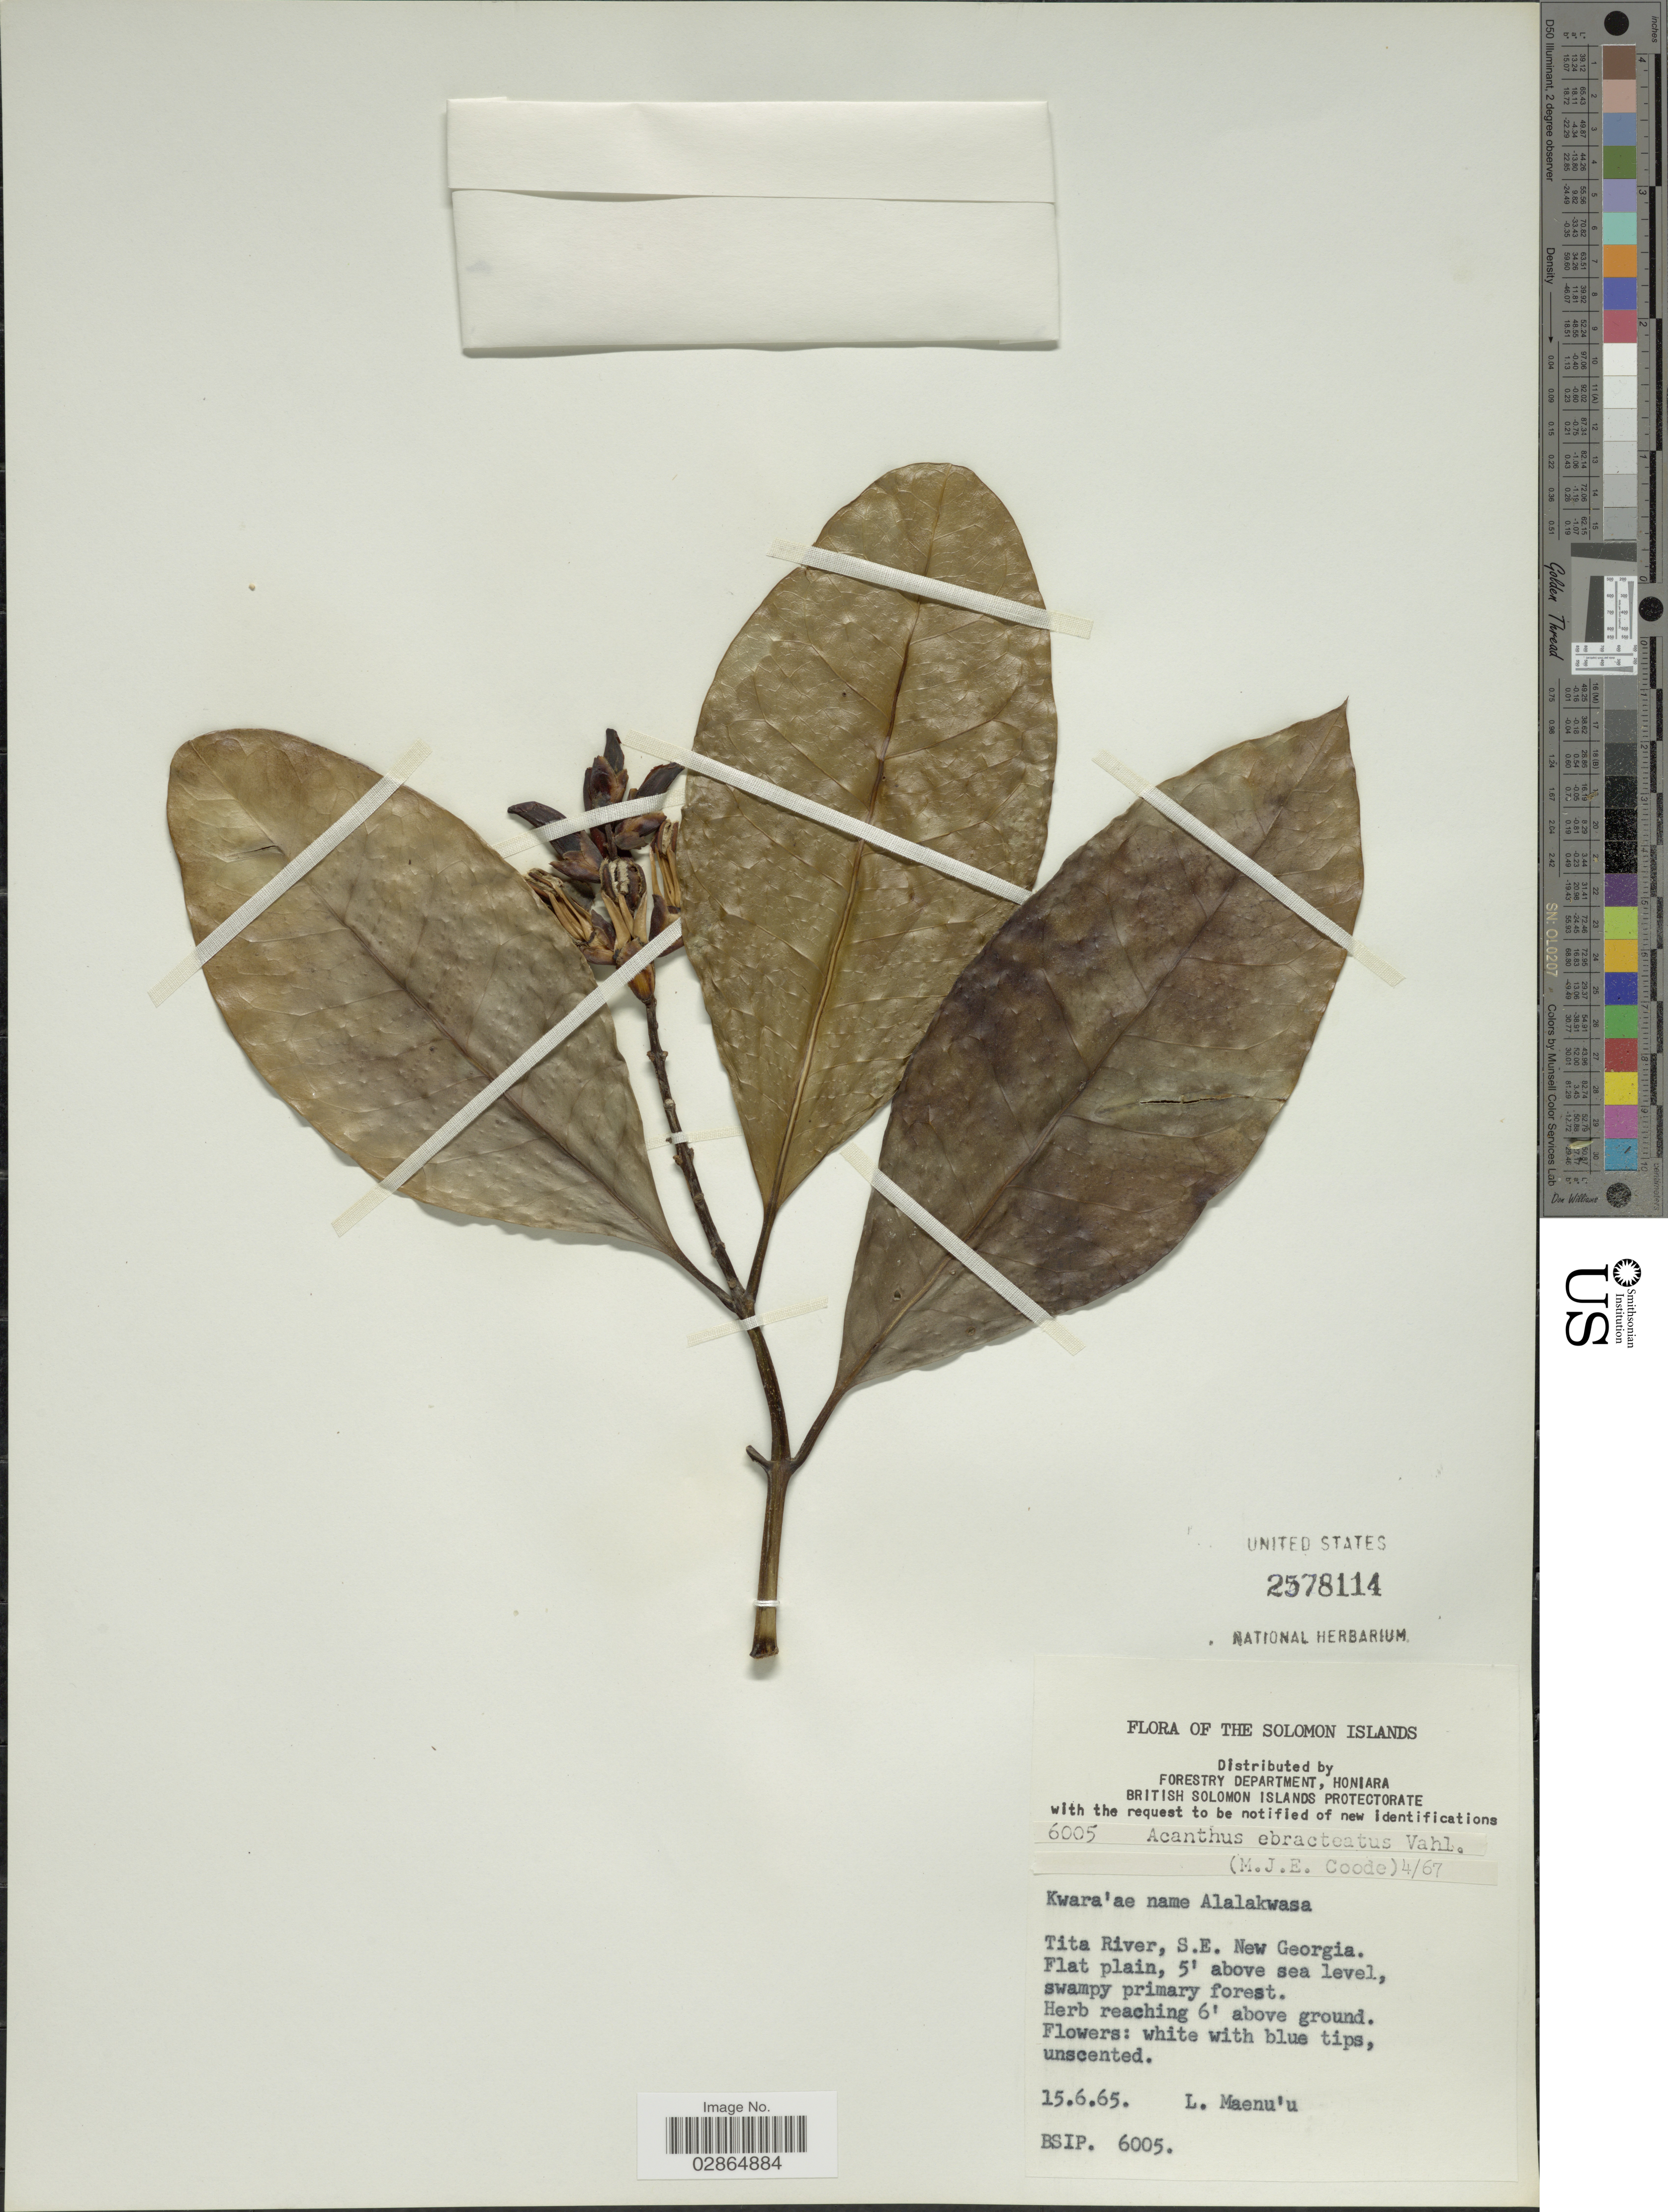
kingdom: Plantae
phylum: Tracheophyta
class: Magnoliopsida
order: Lamiales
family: Acanthaceae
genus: Acanthus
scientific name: Acanthus ebracteatus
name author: Vahl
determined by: Wagner, W. L., (BOT), Smithsonian Institution - National Museum of Natural History (UNITED STATES)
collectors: L. Maenu'u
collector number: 6005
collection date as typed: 15/6/65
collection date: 1965-06-15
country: Solomon Islands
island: New Georgia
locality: The Solomon Islands, Tita River, S.E. New Georgia, Flat plain.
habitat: Swampy primary forest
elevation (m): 2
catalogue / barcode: US 2578114